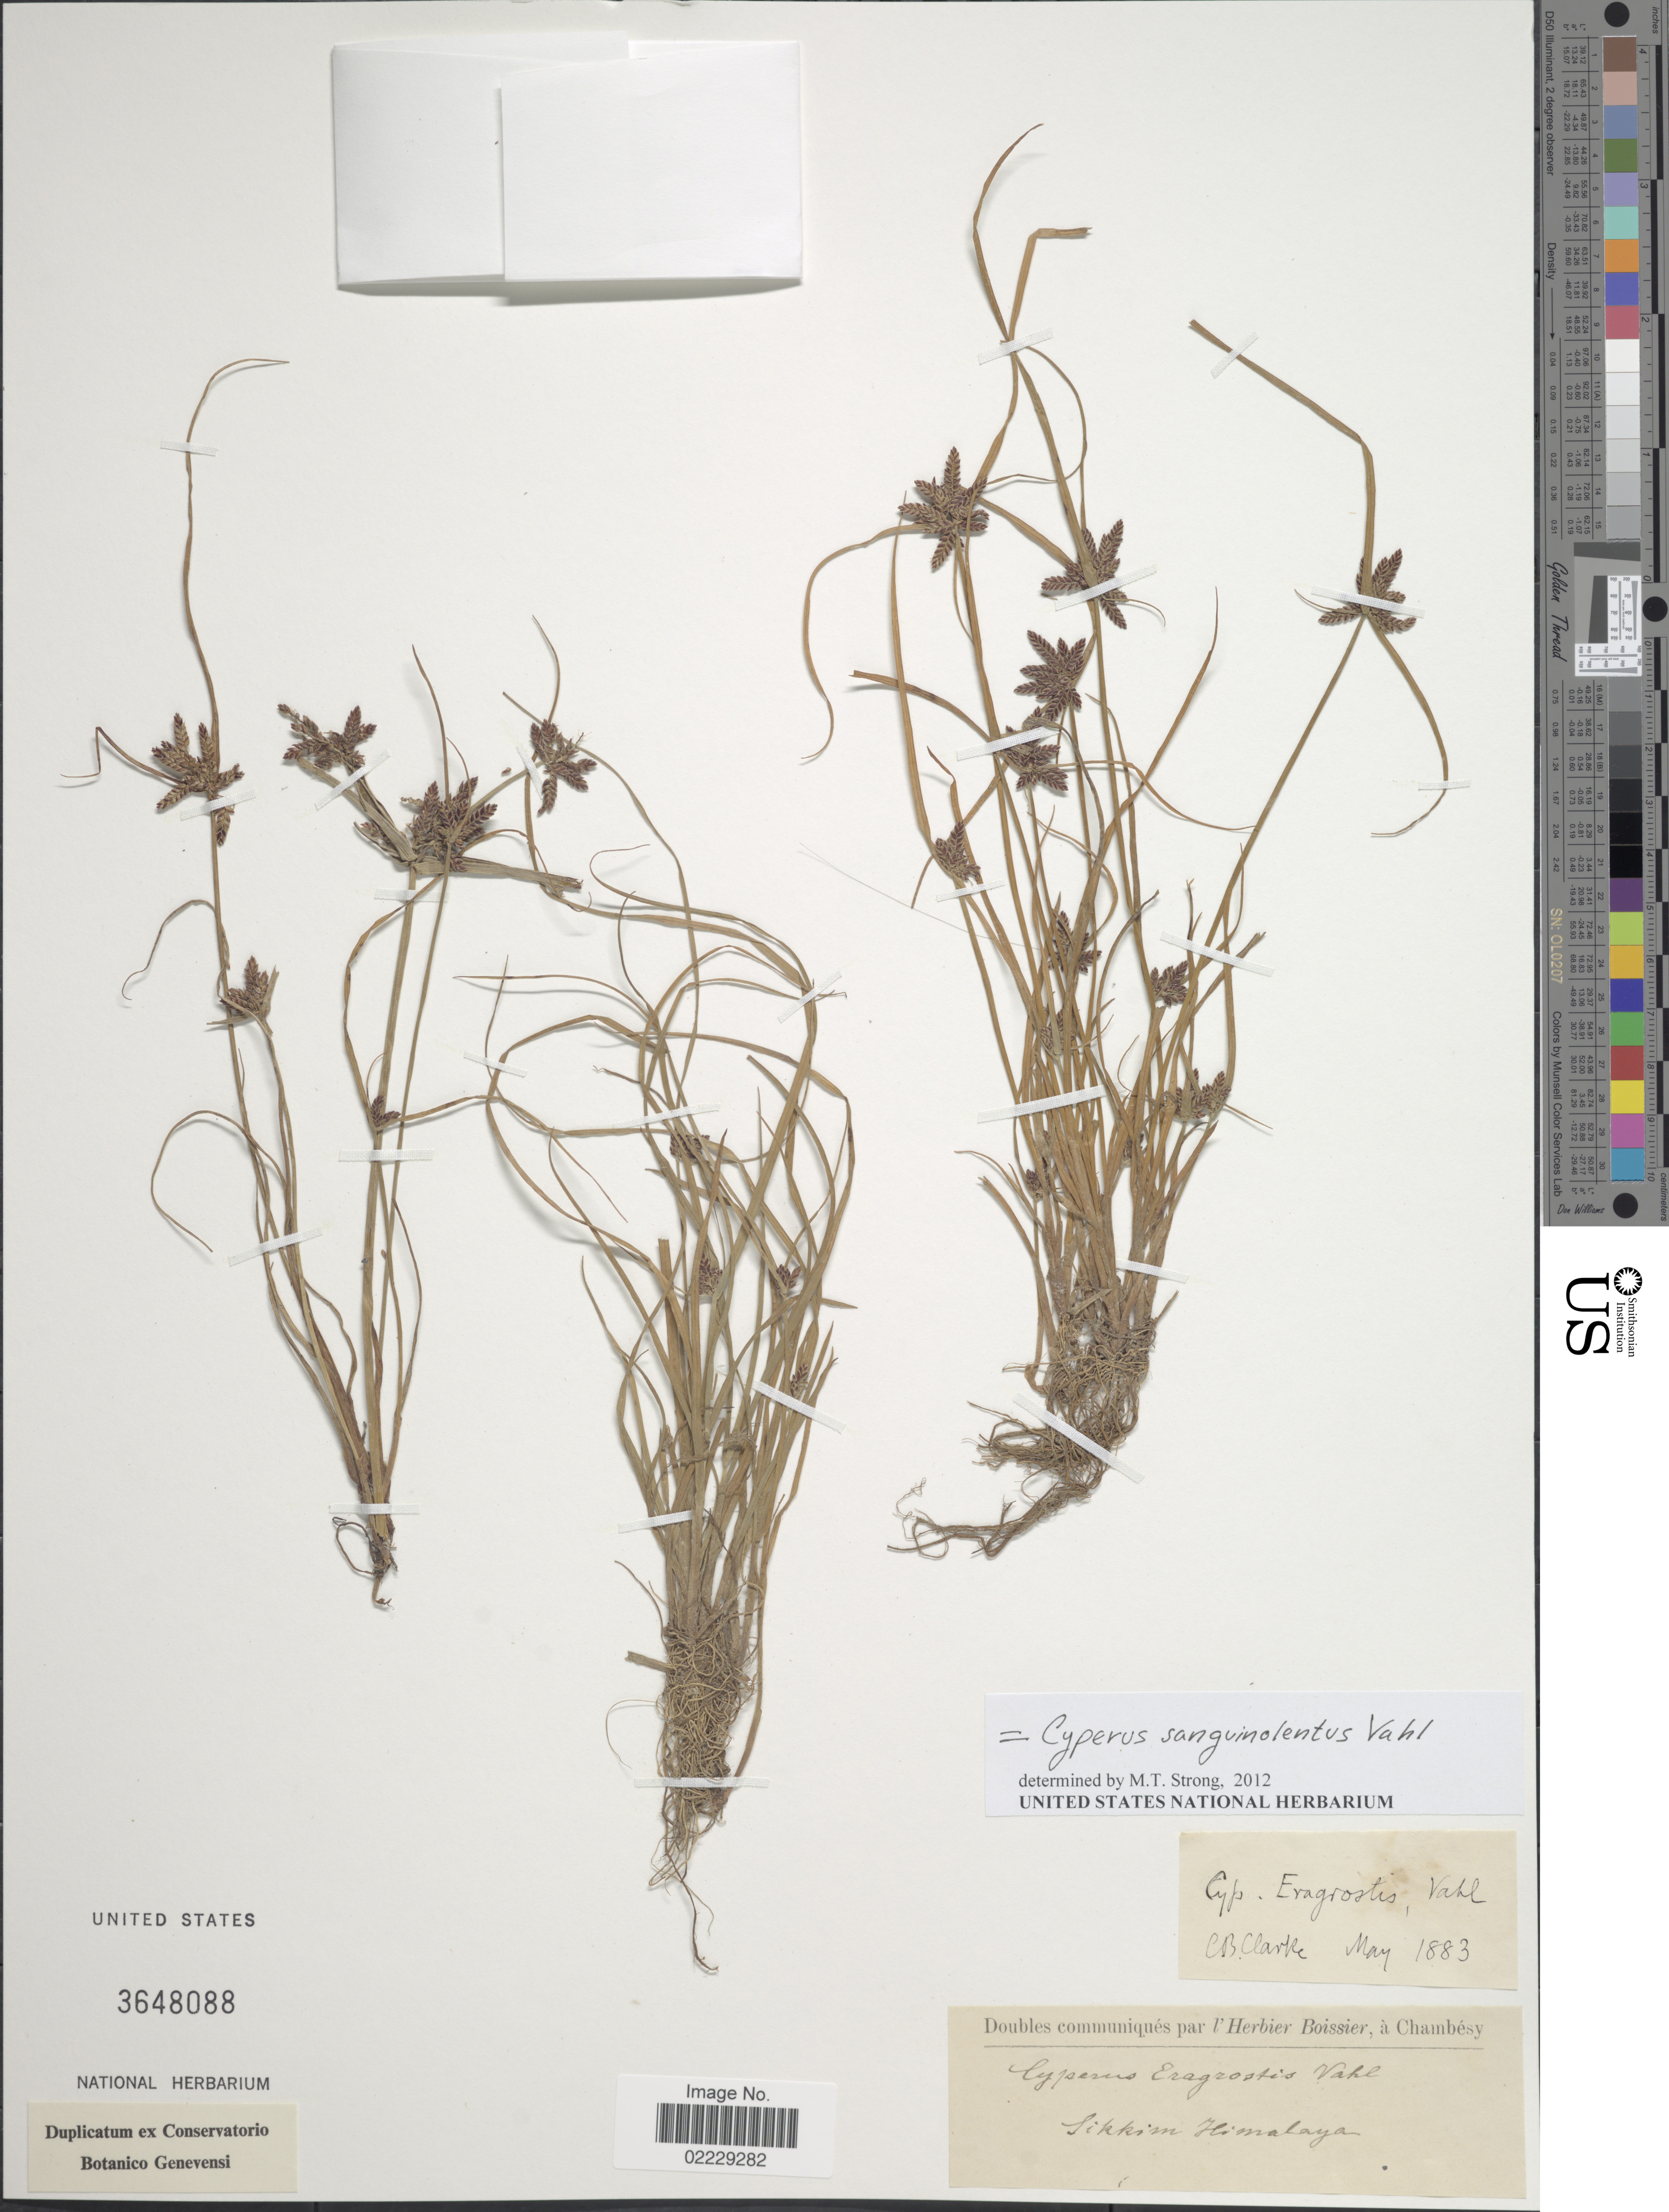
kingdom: Plantae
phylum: Tracheophyta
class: Liliopsida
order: Poales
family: Cyperaceae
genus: Cyperus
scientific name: Cyperus sanguinolentus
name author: Vahl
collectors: C. B. Clarke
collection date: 1883-05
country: India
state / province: Sikkim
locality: Himalaya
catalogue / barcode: US 3648088